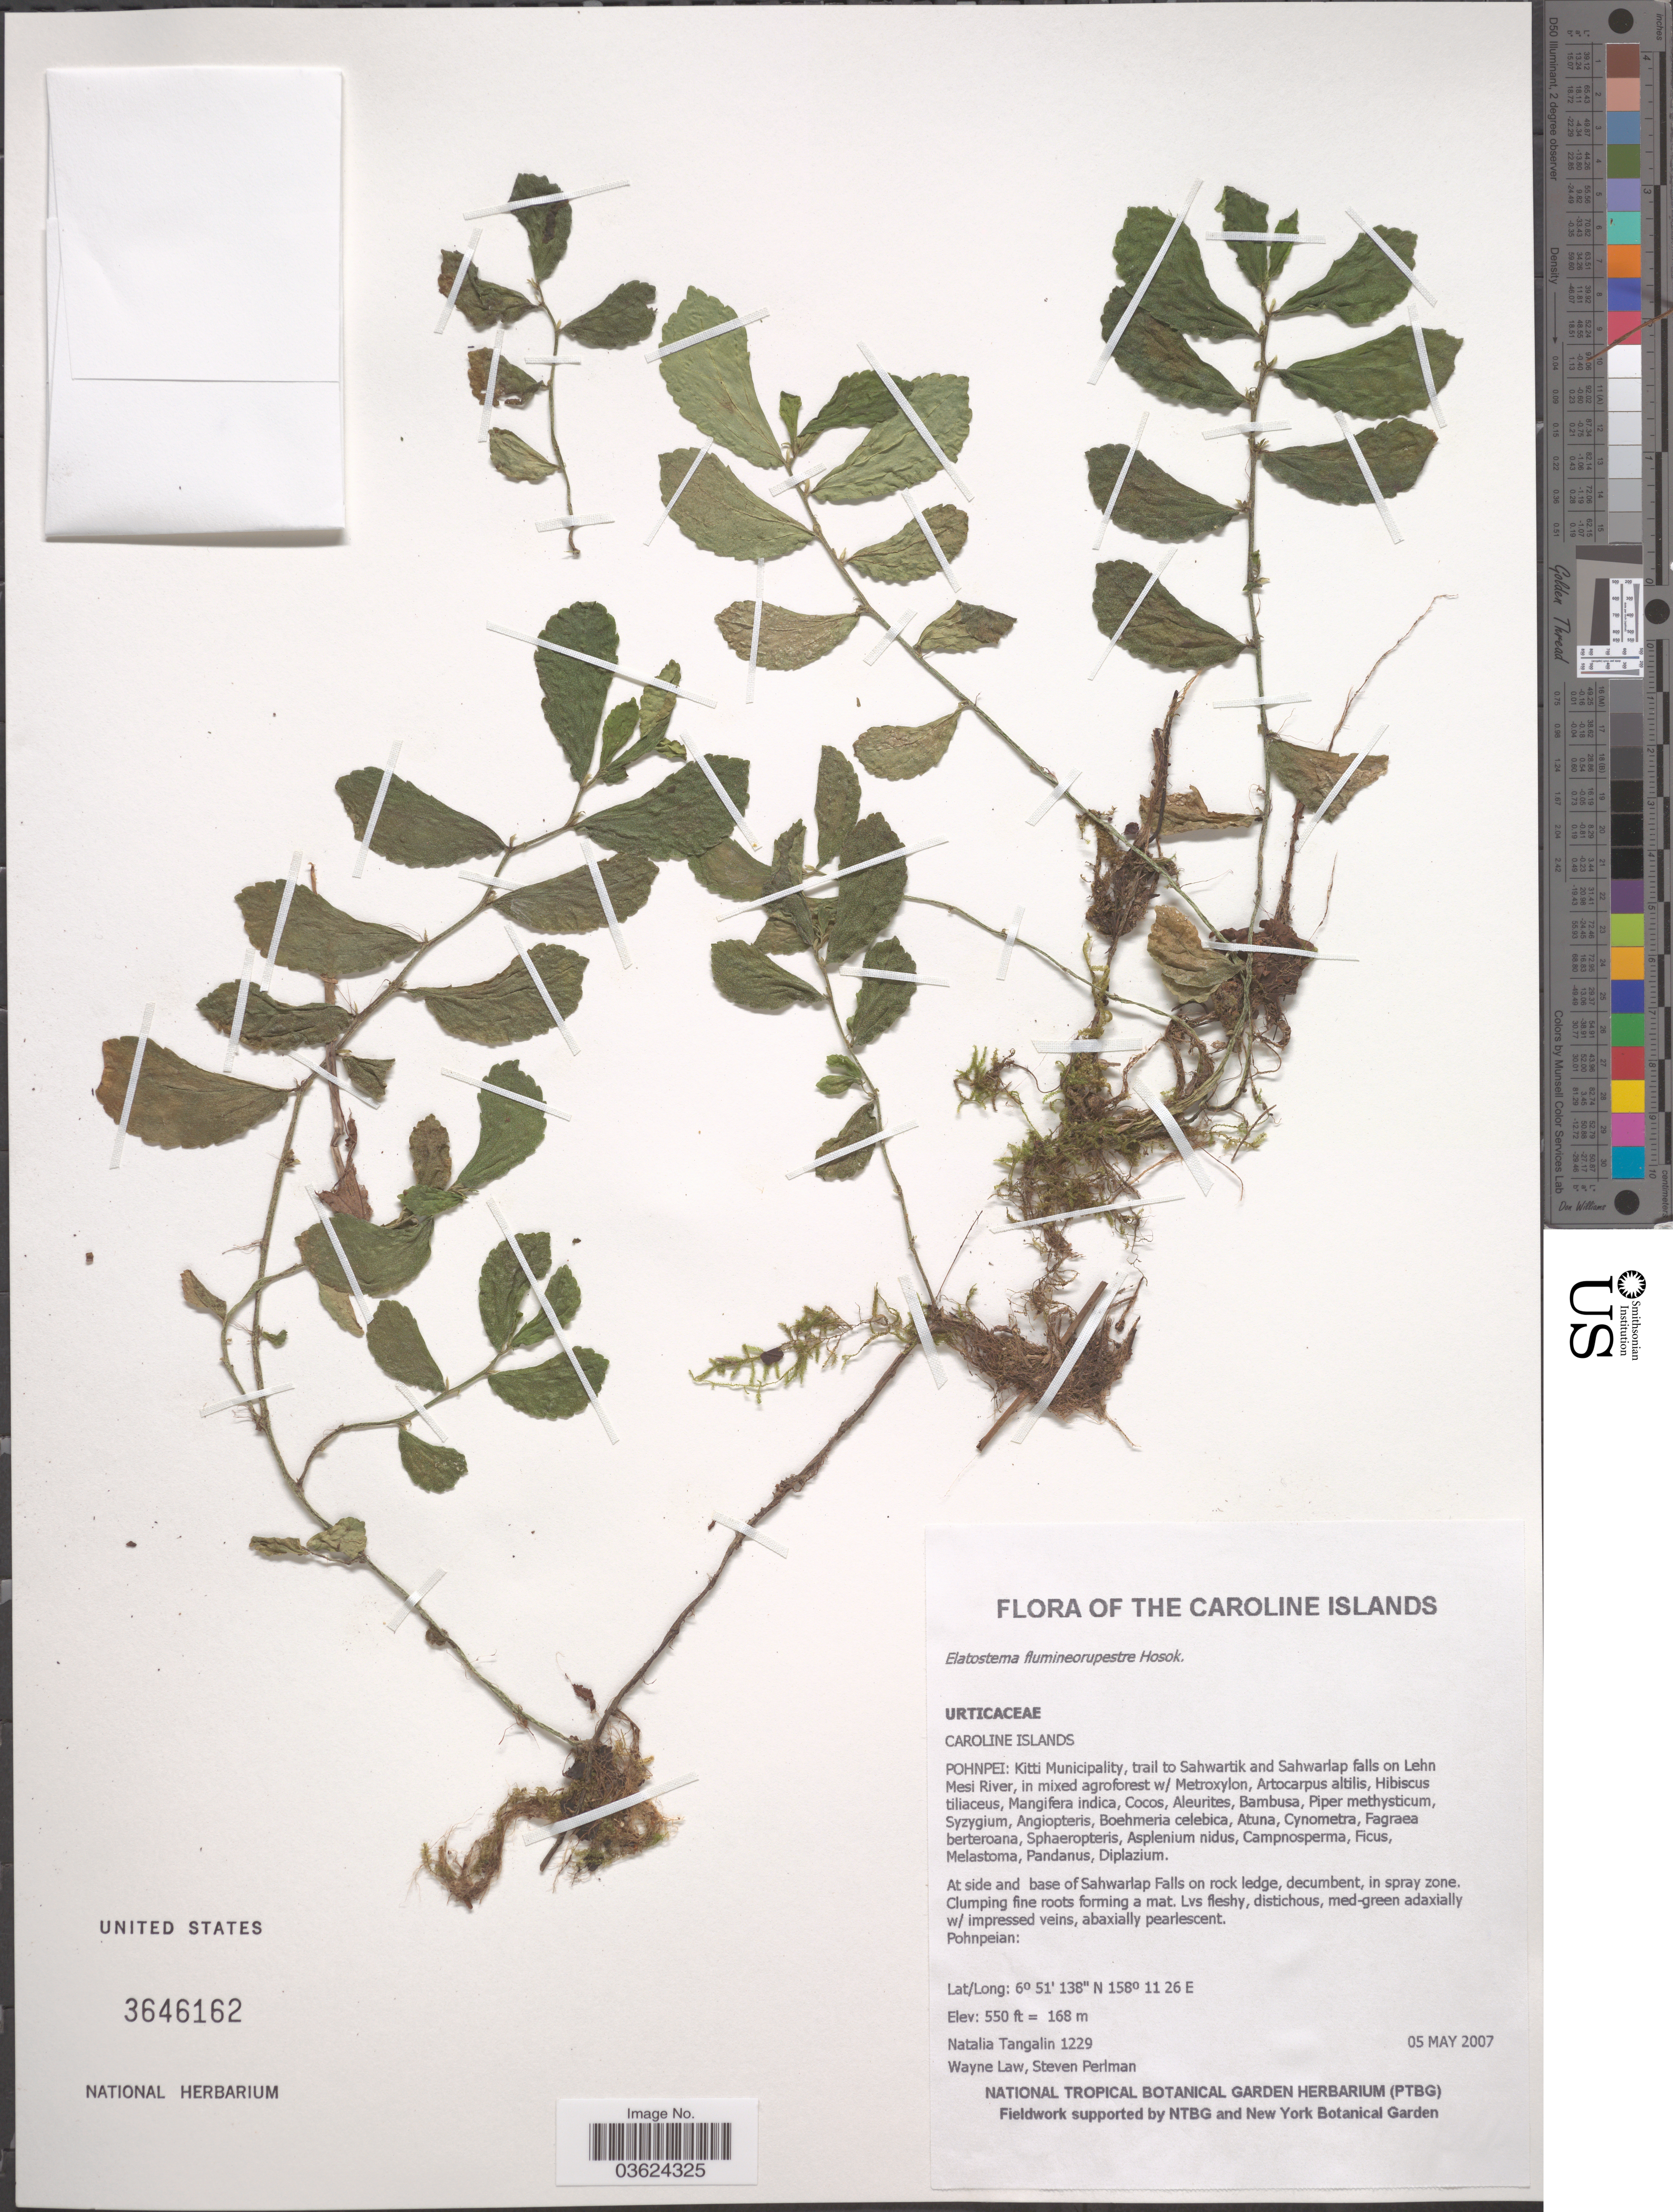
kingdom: Plantae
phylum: Tracheophyta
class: Magnoliopsida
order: Rosales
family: Urticaceae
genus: Elatostema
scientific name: Elatostema flumineo-rupestre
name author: Hosok.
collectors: N. Tangalin, W. Law & S. Perlman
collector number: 1229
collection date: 2007-05-05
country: Micronesia, Federated States of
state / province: Pohnpei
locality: Caroline Islands. Kitti Municipality, trail to Sahwartik and Sahwarlap falls on Lehn Mesi River.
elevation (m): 168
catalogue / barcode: US 3646162